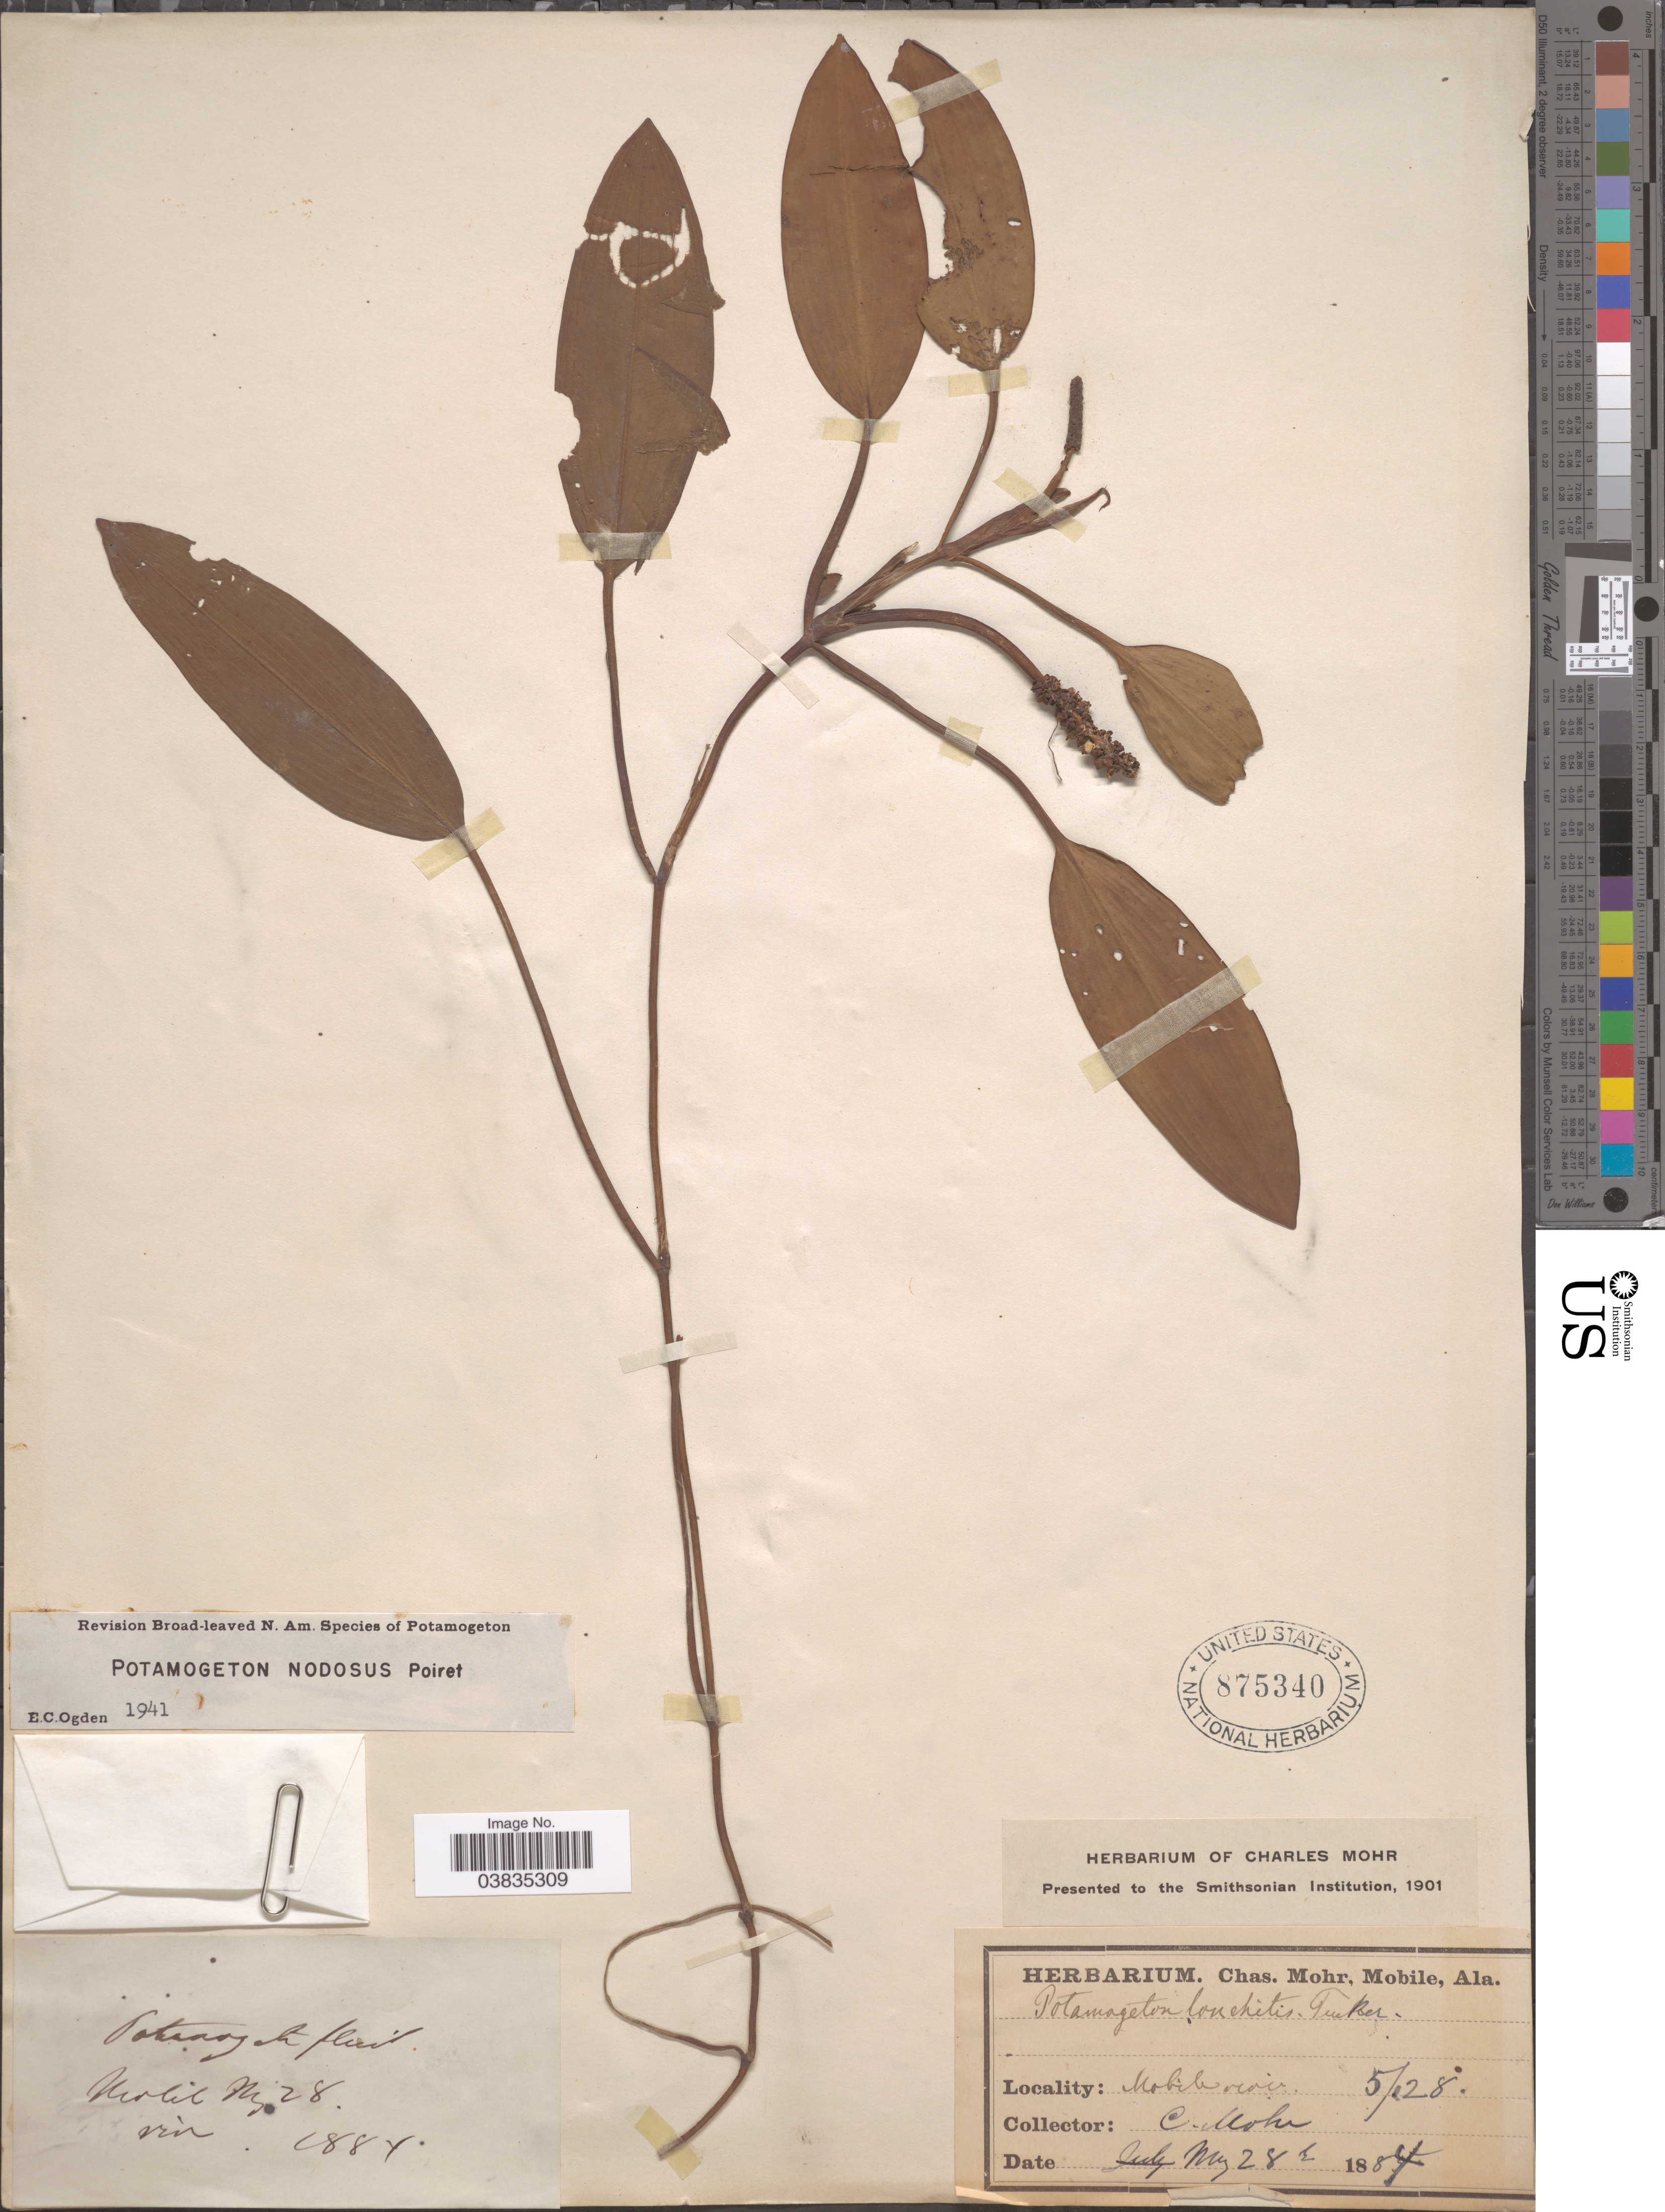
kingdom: Plantae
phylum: Tracheophyta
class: Liliopsida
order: Alismatales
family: Potamogetonaceae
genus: Potamogeton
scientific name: Potamogeton nodosus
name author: Poir.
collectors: C. T. Mohr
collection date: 1884-05-28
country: United States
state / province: Alabama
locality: Mobile river.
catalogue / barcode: US 875340